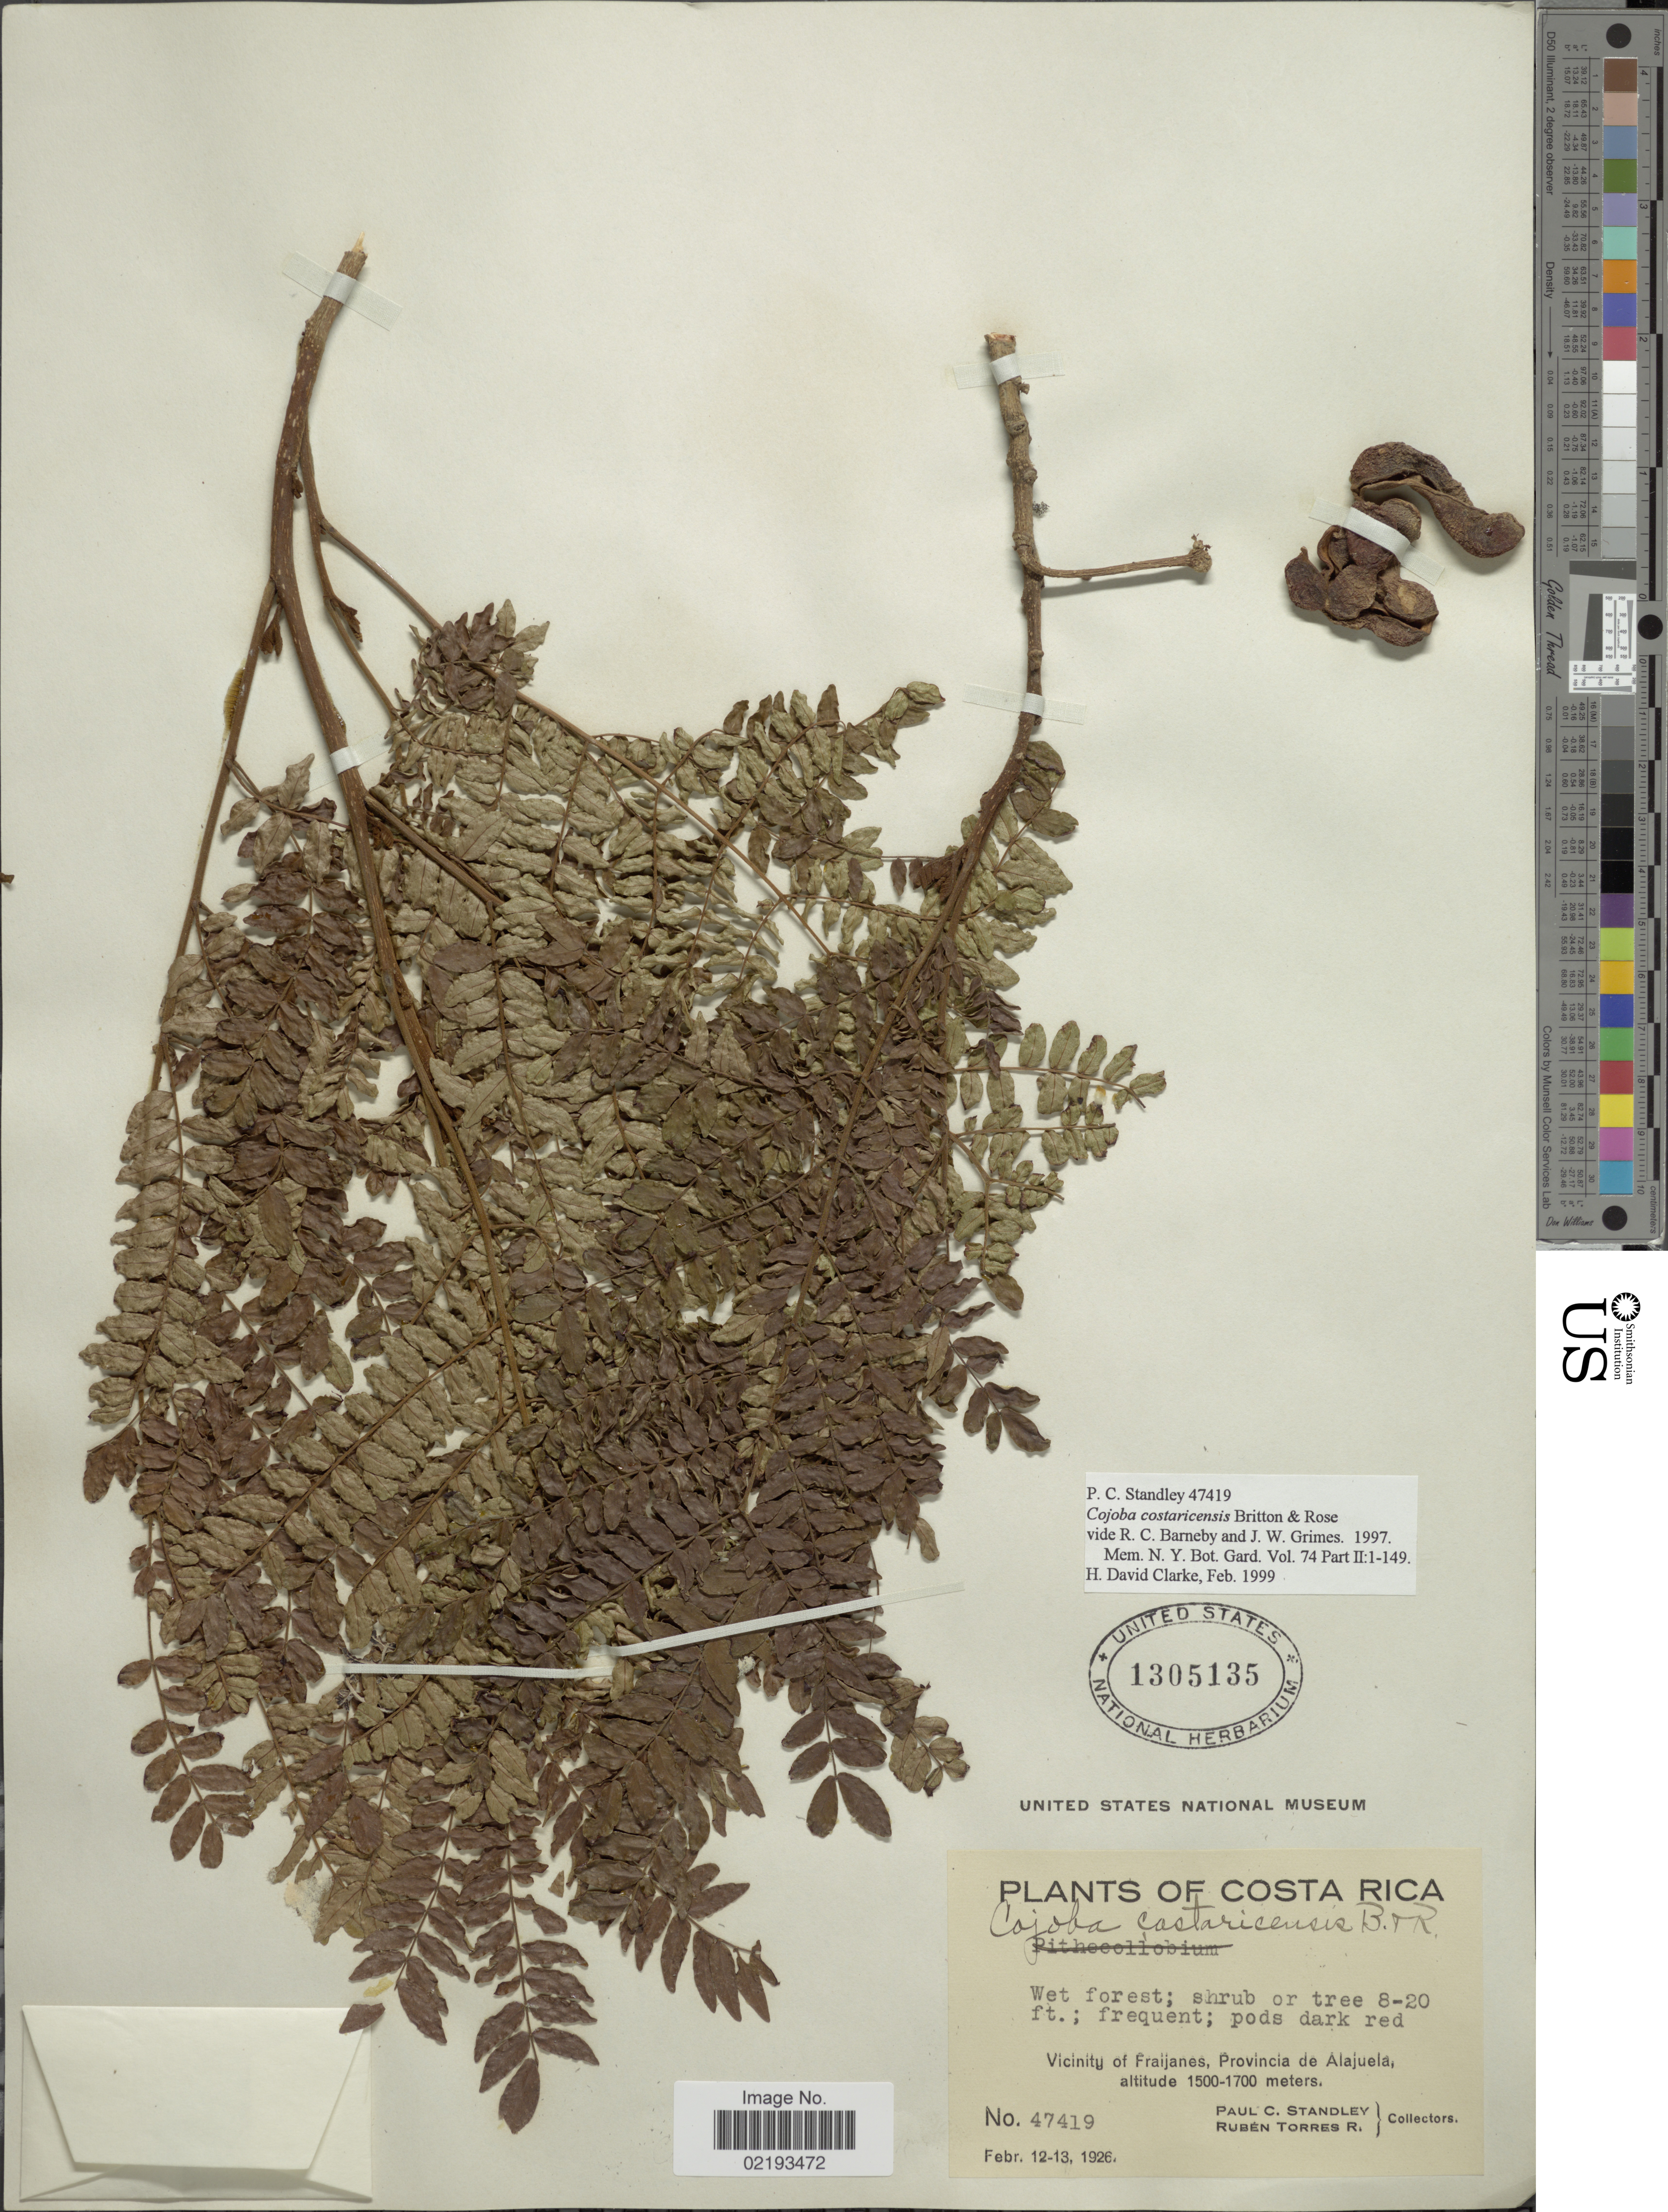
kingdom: Plantae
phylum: Tracheophyta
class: Magnoliopsida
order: Fabales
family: Fabaceae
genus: Cojoba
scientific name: Cojoba costaricensis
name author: Britton & Rose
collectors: P. C. Standley & R. Torres Rojas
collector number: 47419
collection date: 1926-02-12/1926-02-13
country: Costa Rica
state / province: Alajuela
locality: Vicinity of Fraijanes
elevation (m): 1500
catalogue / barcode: US 1305135